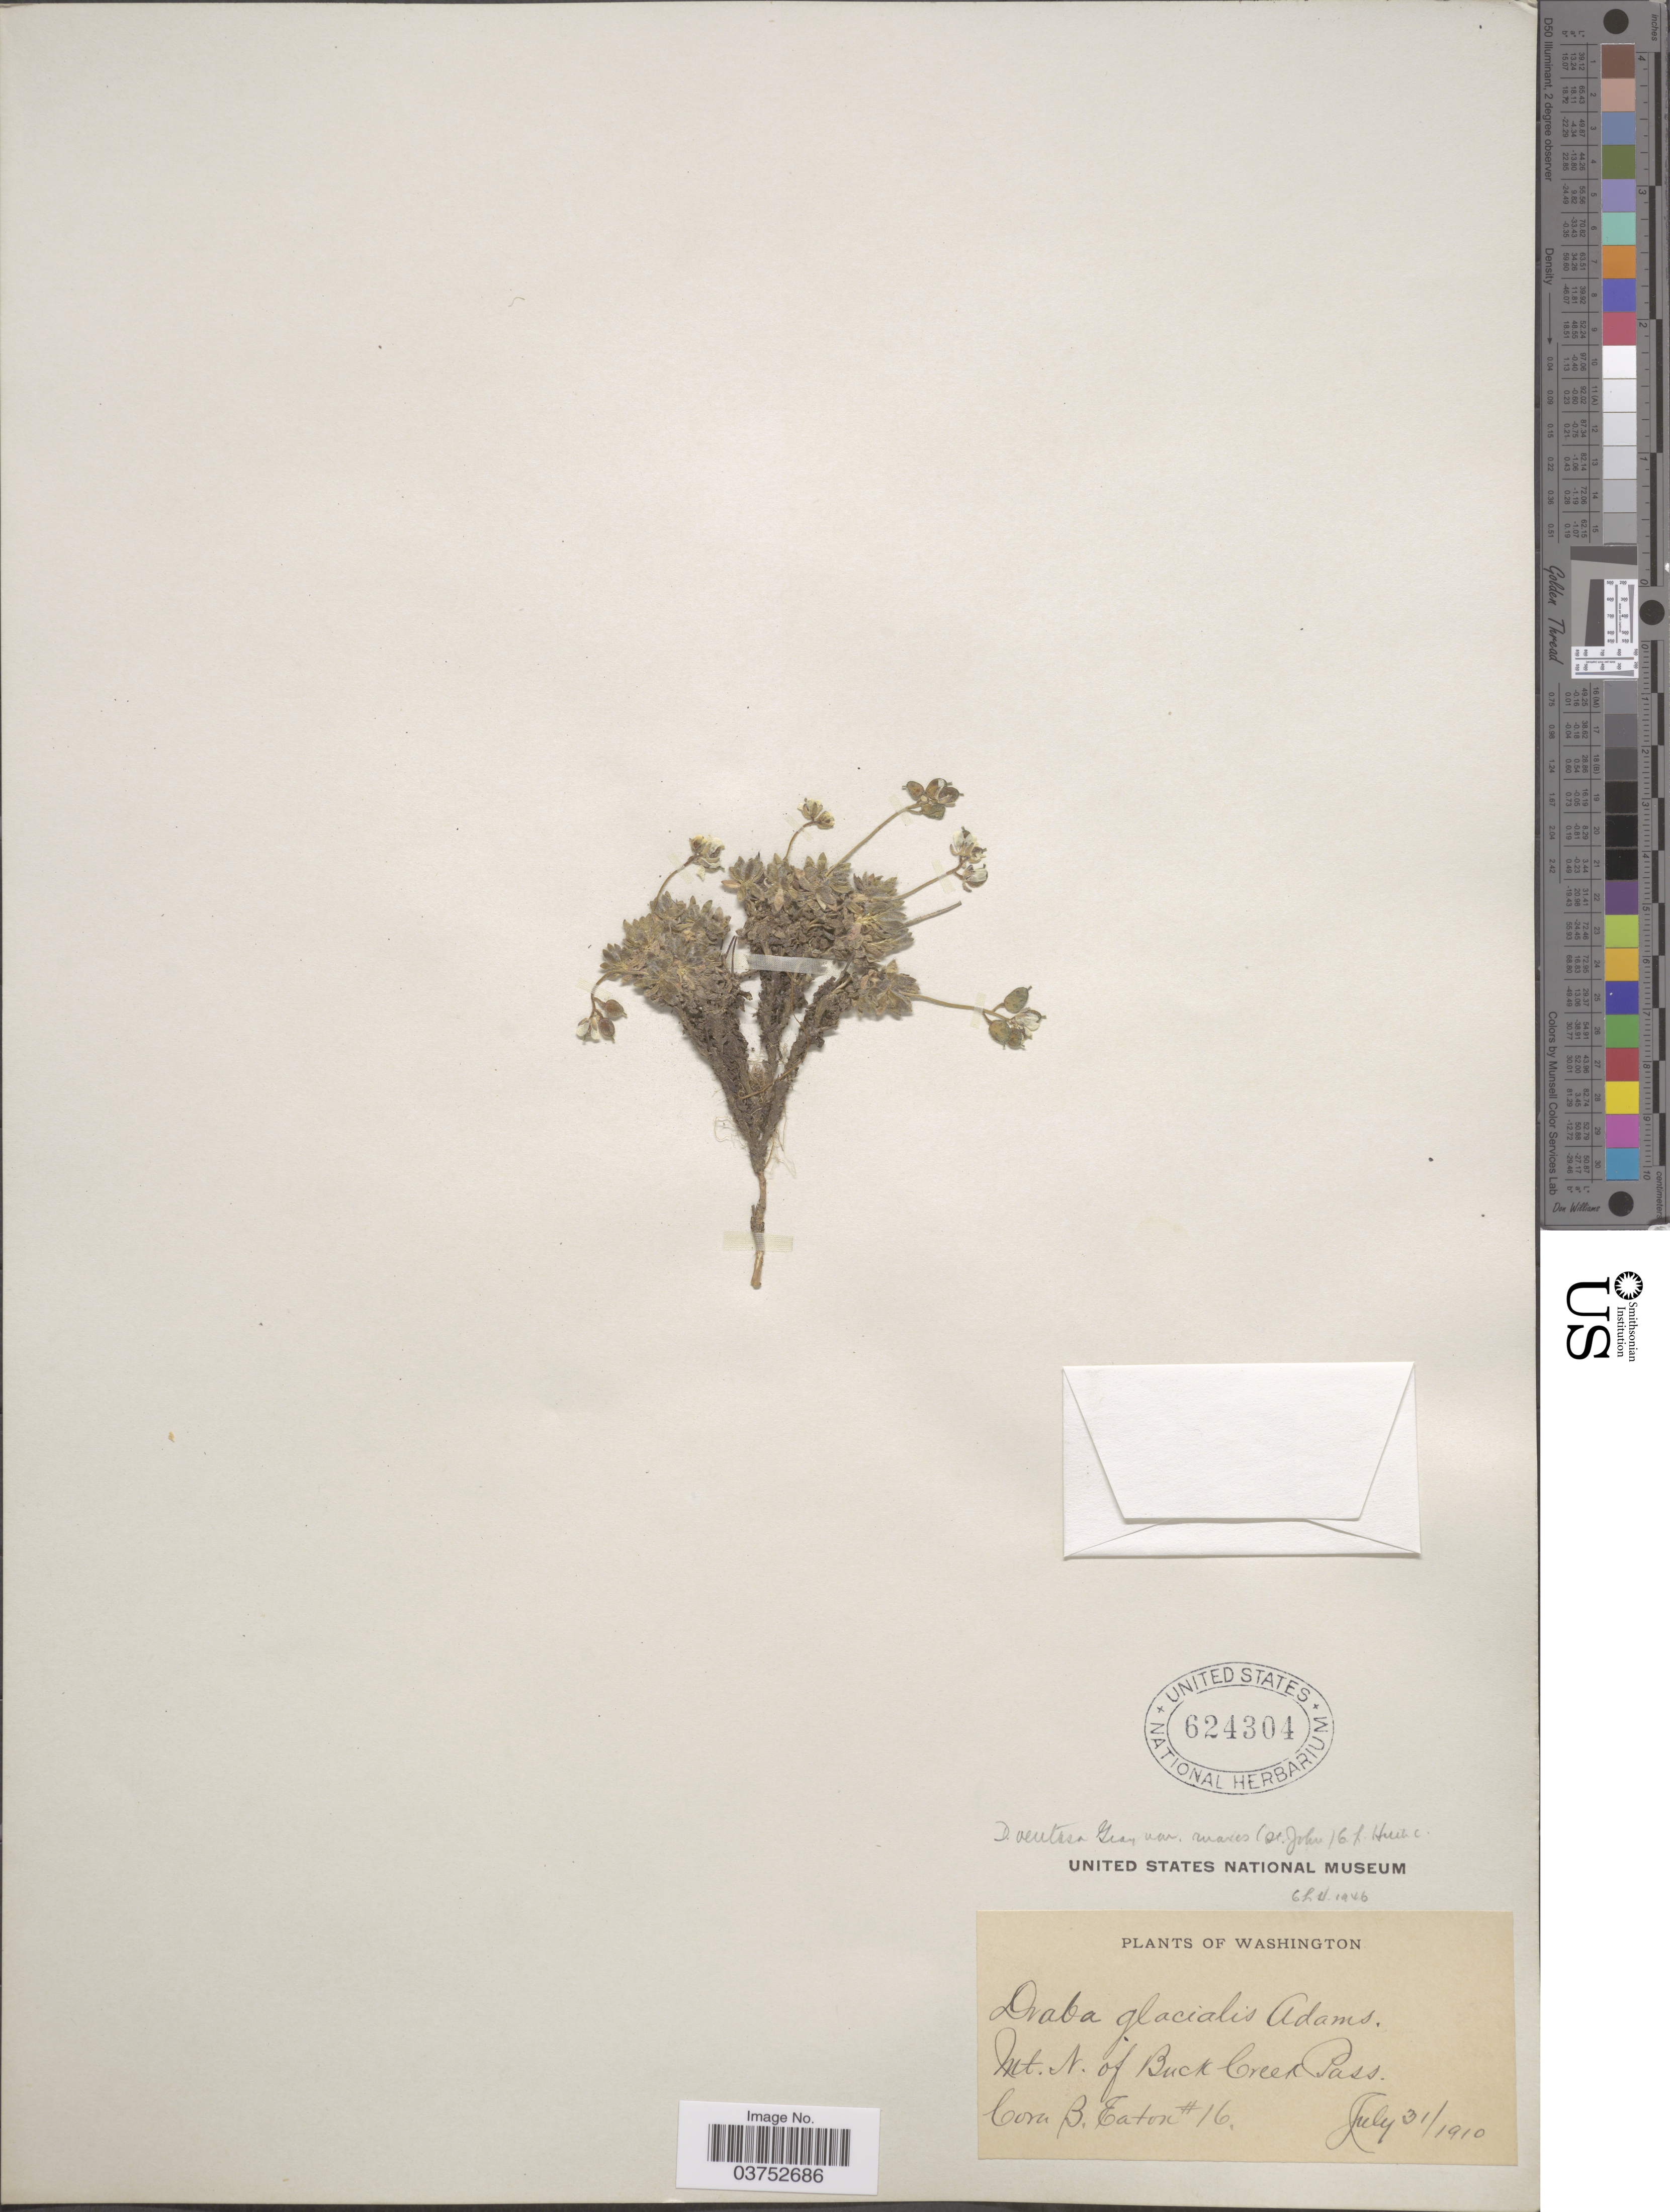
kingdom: Plantae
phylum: Tracheophyta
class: Magnoliopsida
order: Brassicales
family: Brassicaceae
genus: Draba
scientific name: Draba ventosa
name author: (A. Gray) A. Gray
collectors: C. Eaton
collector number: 16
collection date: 1910-07-31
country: United States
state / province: Washington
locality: Mt. N. of Buck Creek Pass.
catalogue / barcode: US 624304